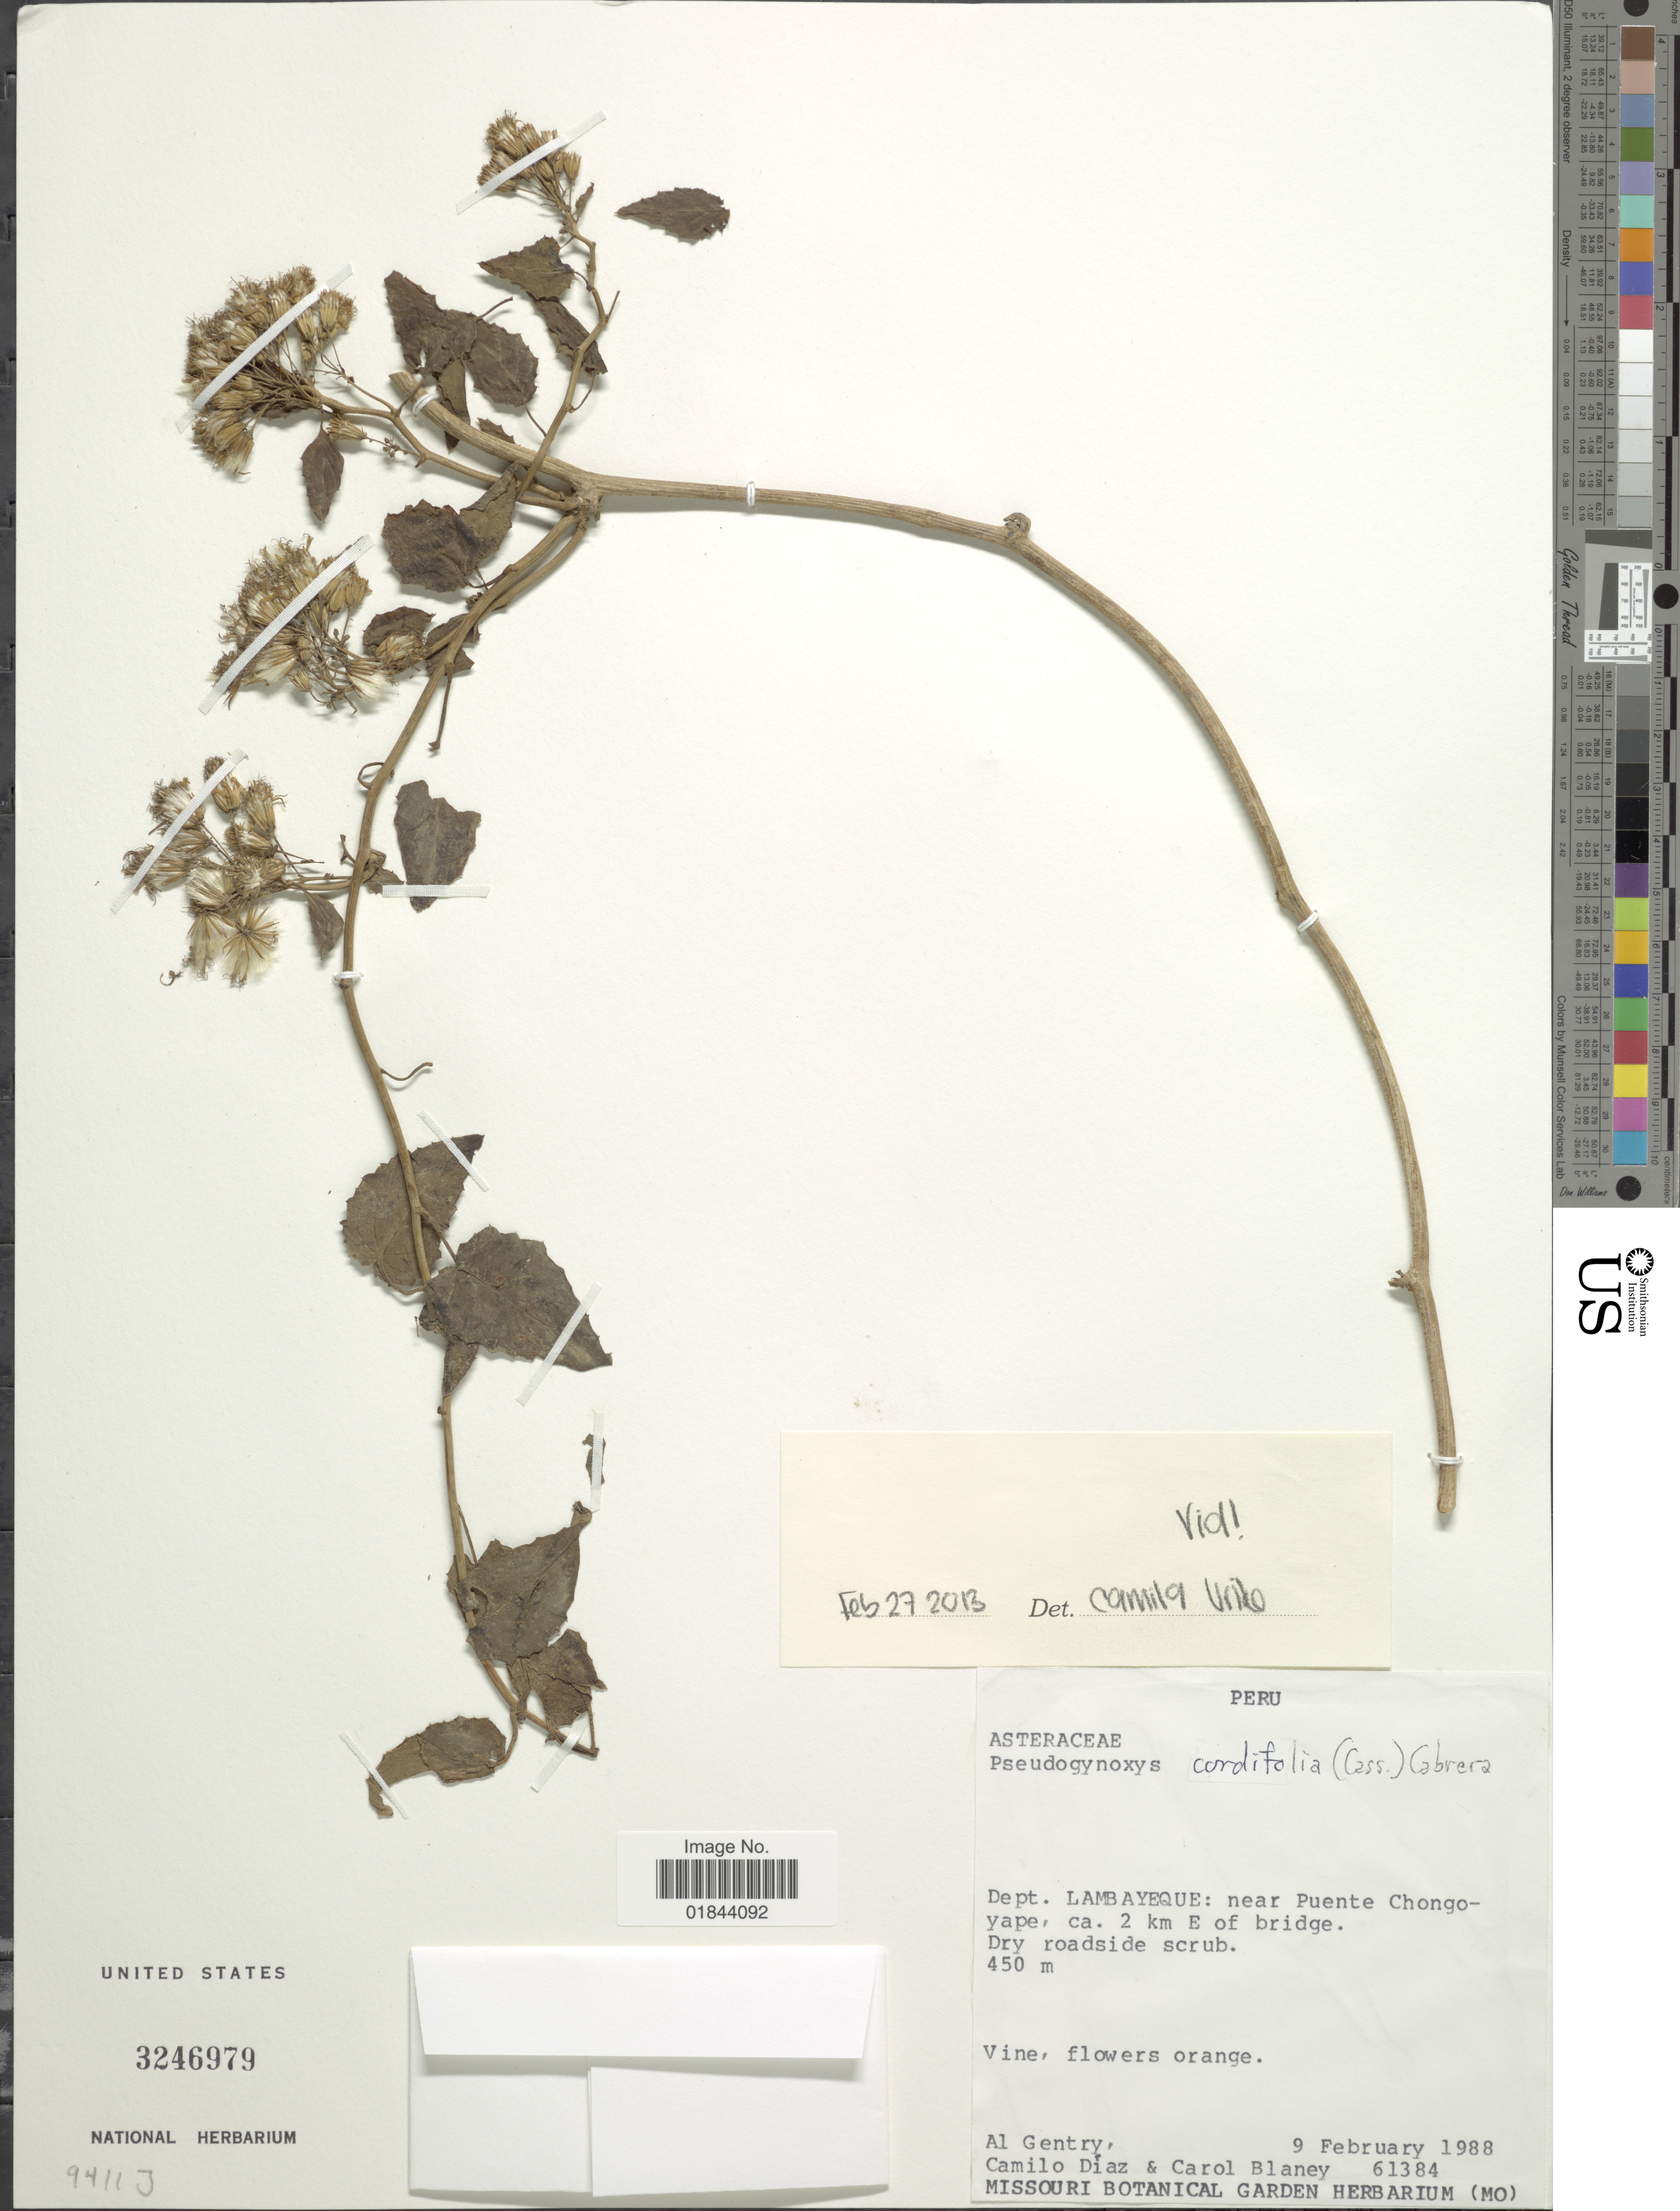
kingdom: Plantae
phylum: Tracheophyta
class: Magnoliopsida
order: Asterales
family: Asteraceae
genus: Pseudogynoxys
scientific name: Pseudogynoxys cordifolia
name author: (Cass.) Cabrera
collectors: A. H. Gentry, C. Díaz & C. Blaney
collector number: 61384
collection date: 1988-02-09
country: Peru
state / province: Lambayeque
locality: Dept. Lambayeque: near Puente Chongoyape, ca. 2 km E of bridge. Dry roadside scrub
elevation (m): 450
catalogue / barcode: US 3246979